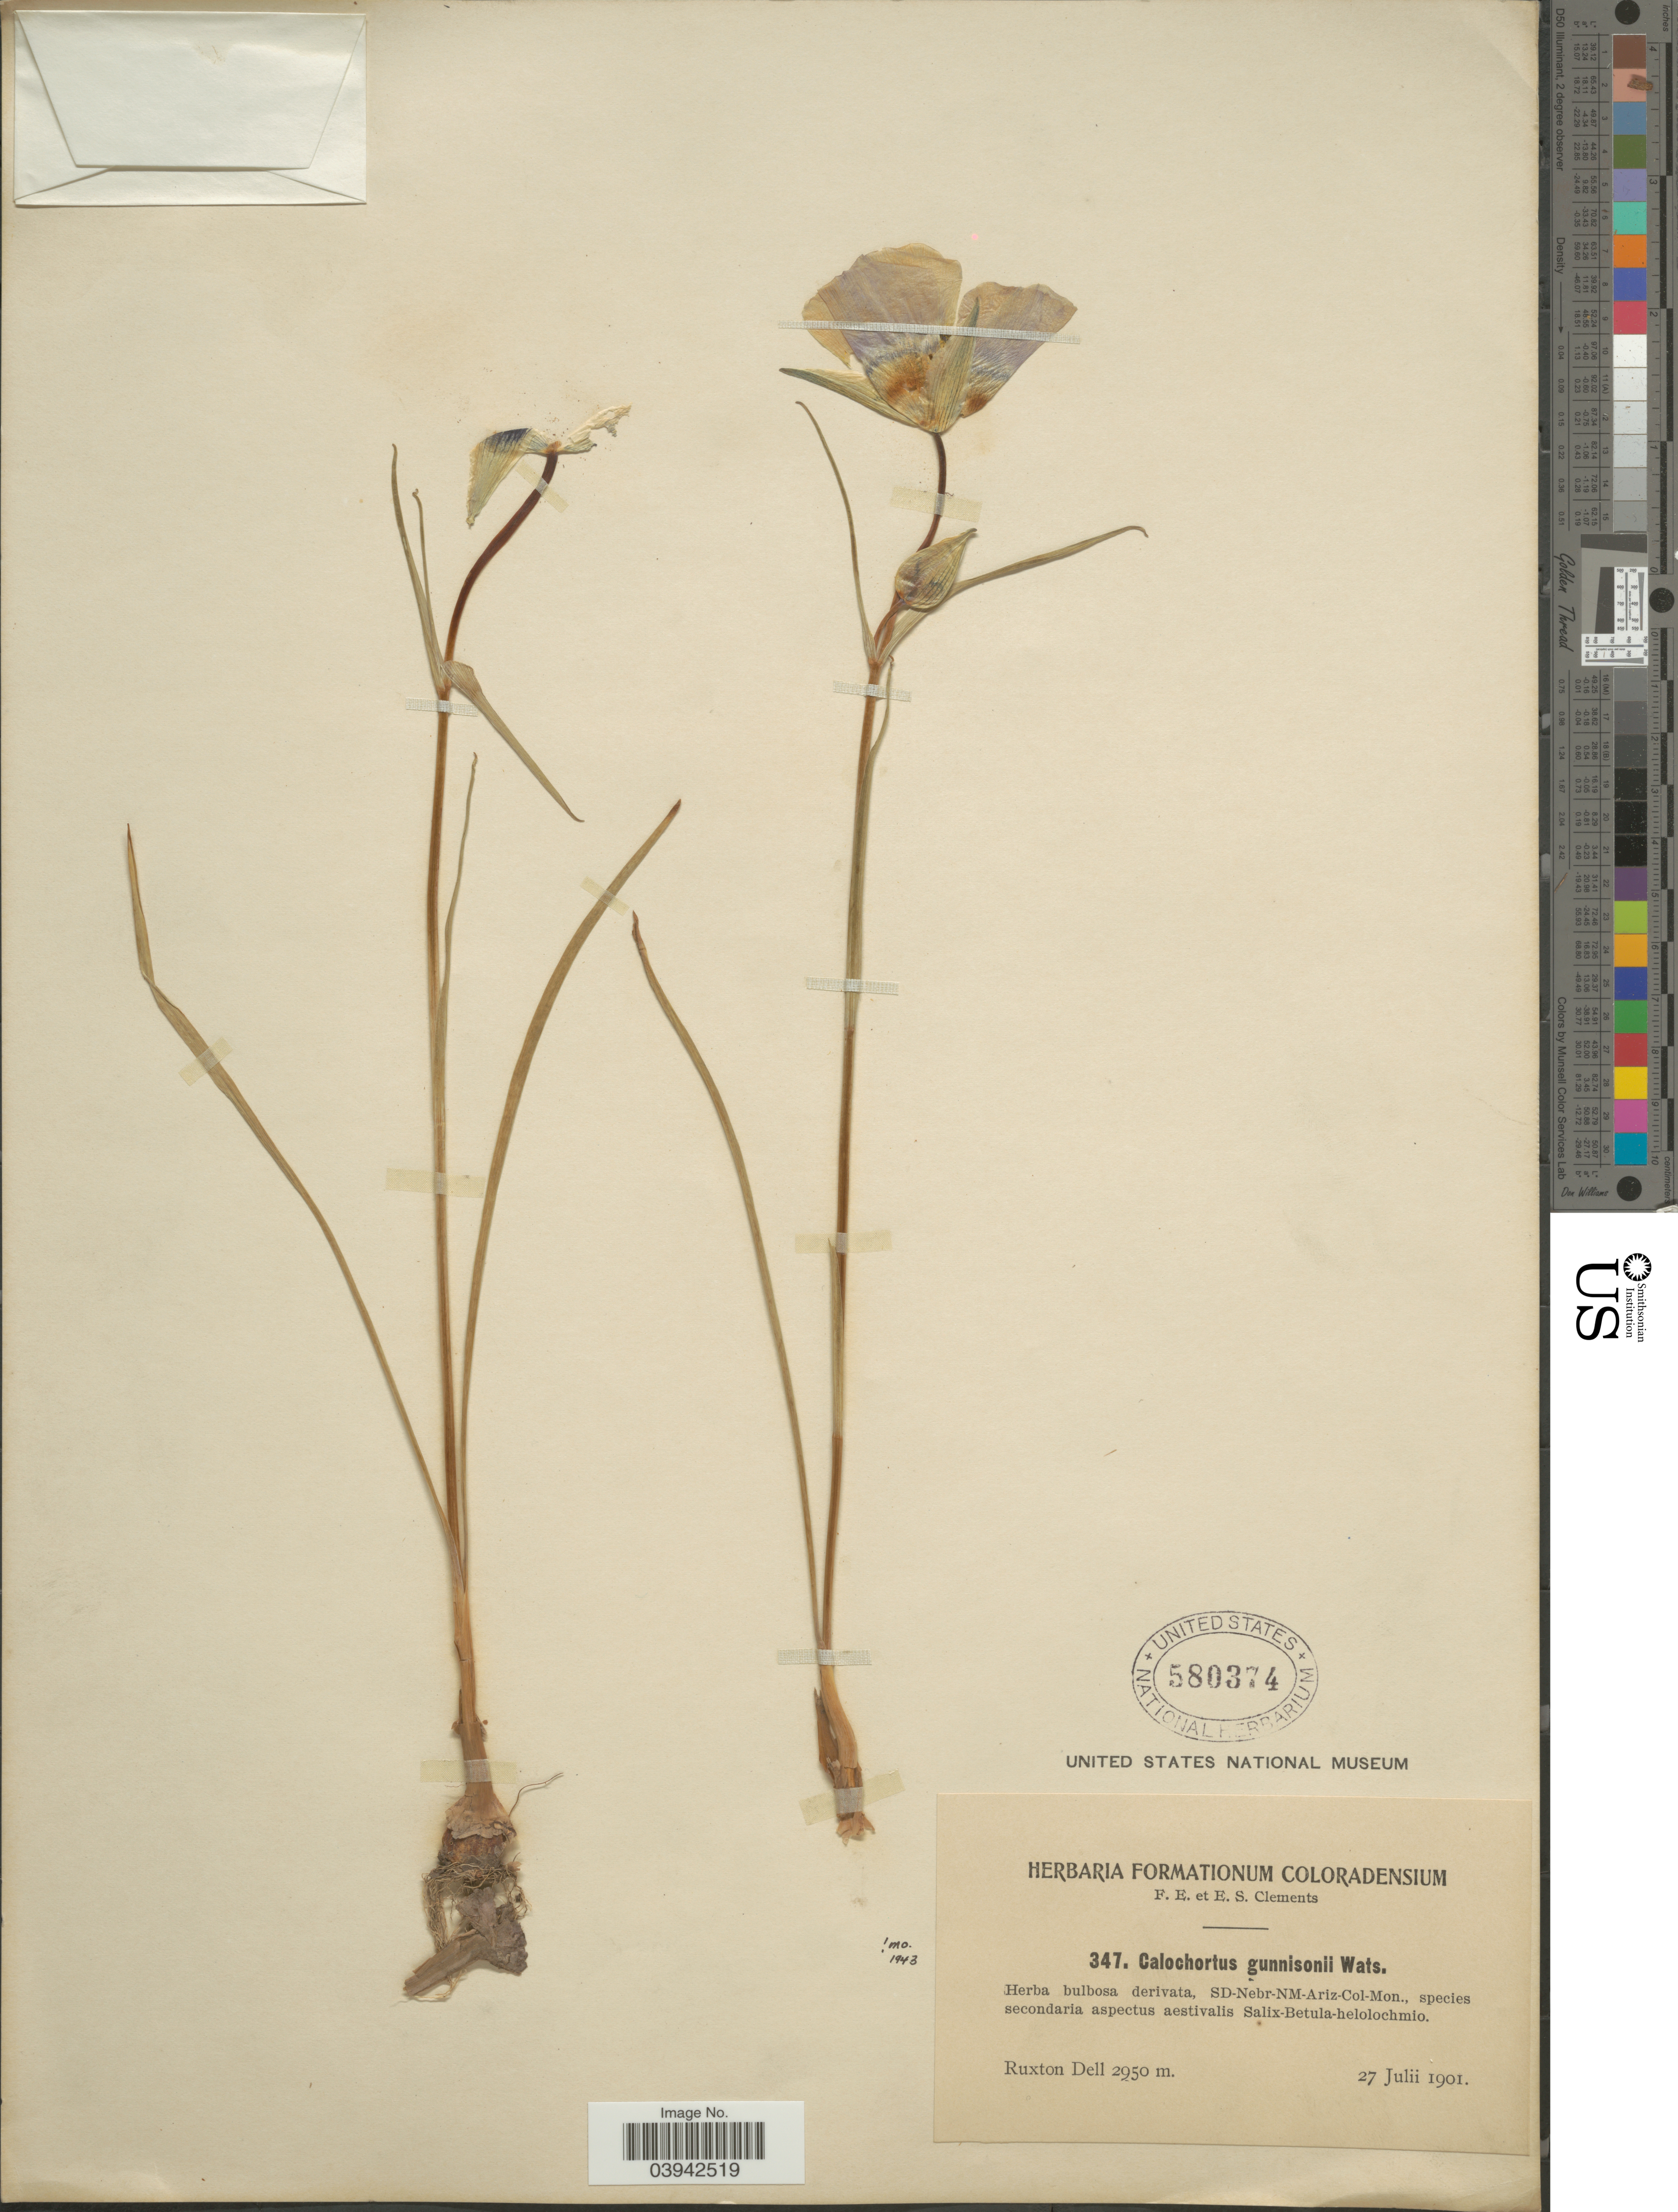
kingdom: Plantae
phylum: Tracheophyta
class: Liliopsida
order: Liliales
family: Liliaceae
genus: Calochortus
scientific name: Calochortus gunnisonii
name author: S. Watson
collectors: F. E. Clements & E. S. Clements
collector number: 347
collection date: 1901-07-27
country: United States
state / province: Colorado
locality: Ruxton Dell.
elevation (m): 2950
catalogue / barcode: US 580374